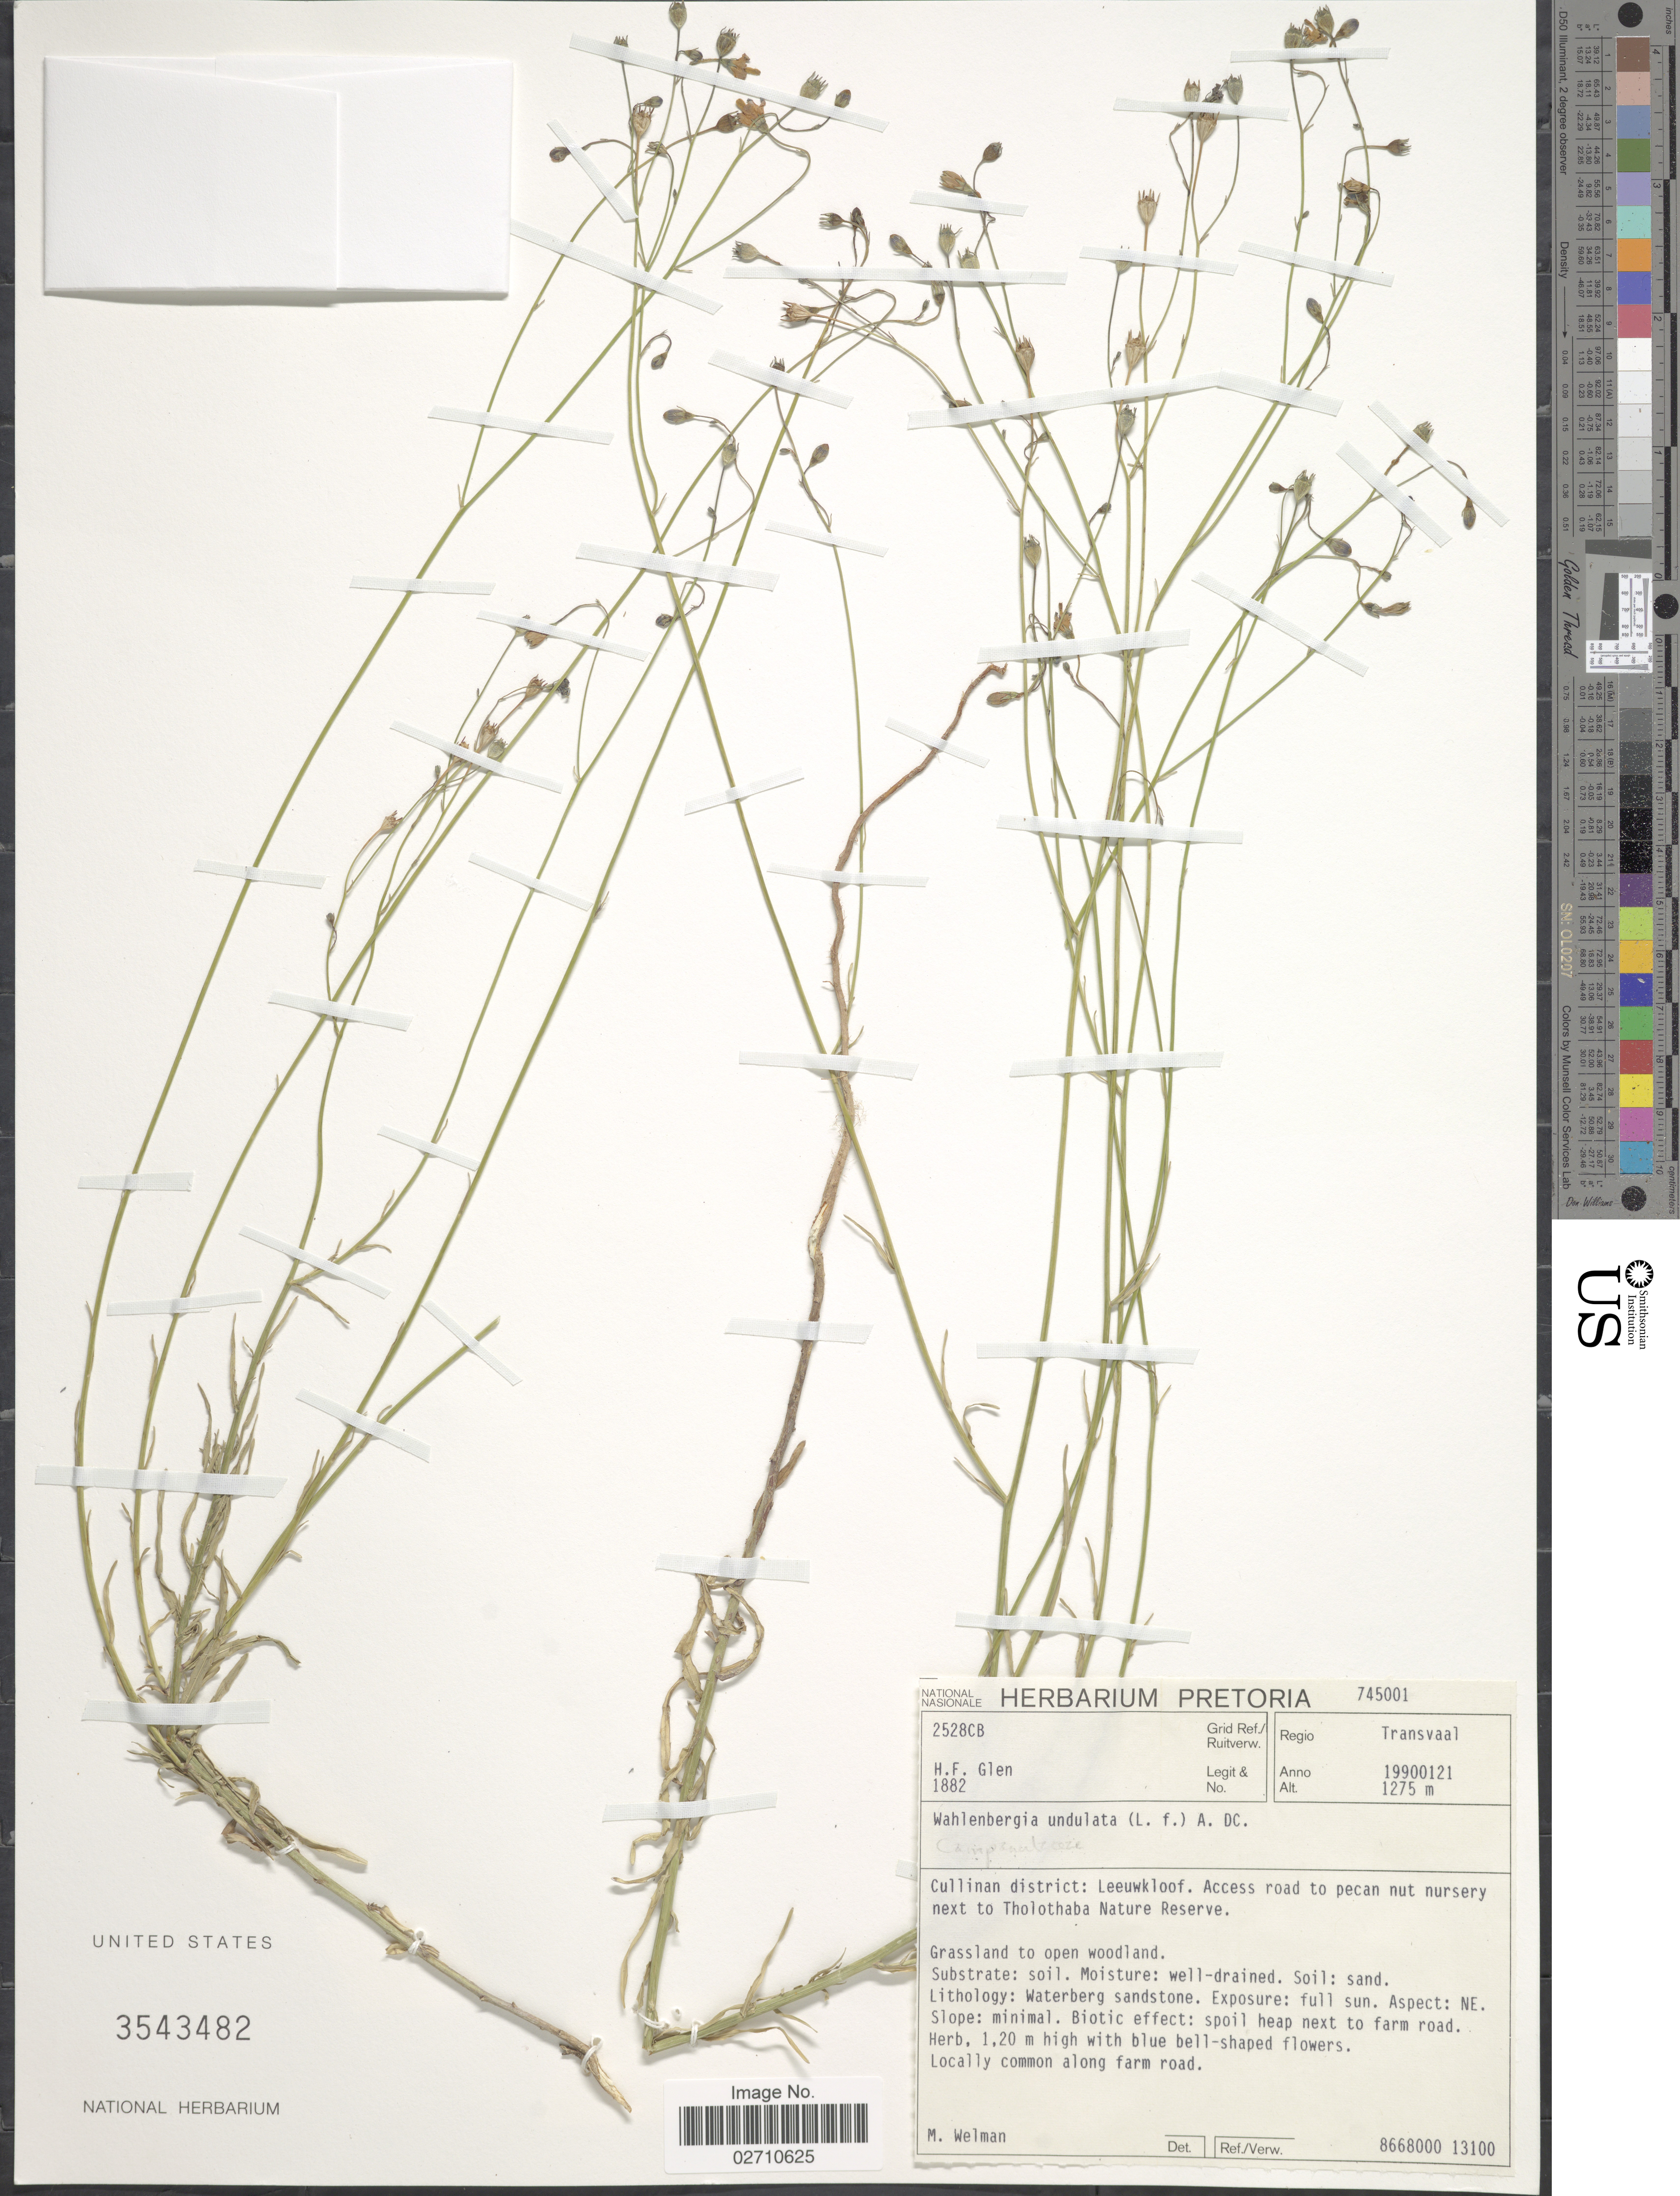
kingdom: Plantae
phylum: Tracheophyta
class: Magnoliopsida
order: Asterales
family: Campanulaceae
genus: Wahlenbergia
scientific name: Wahlenbergia undulata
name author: (L. f.) A. DC.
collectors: H. F. Glen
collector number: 1882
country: South Africa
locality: Transvaal, Cullinan District: Leeuwkloof. Access road to pecan nut nursery next to Tholothaba Nature Reserve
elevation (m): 1275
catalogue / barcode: US 3543482